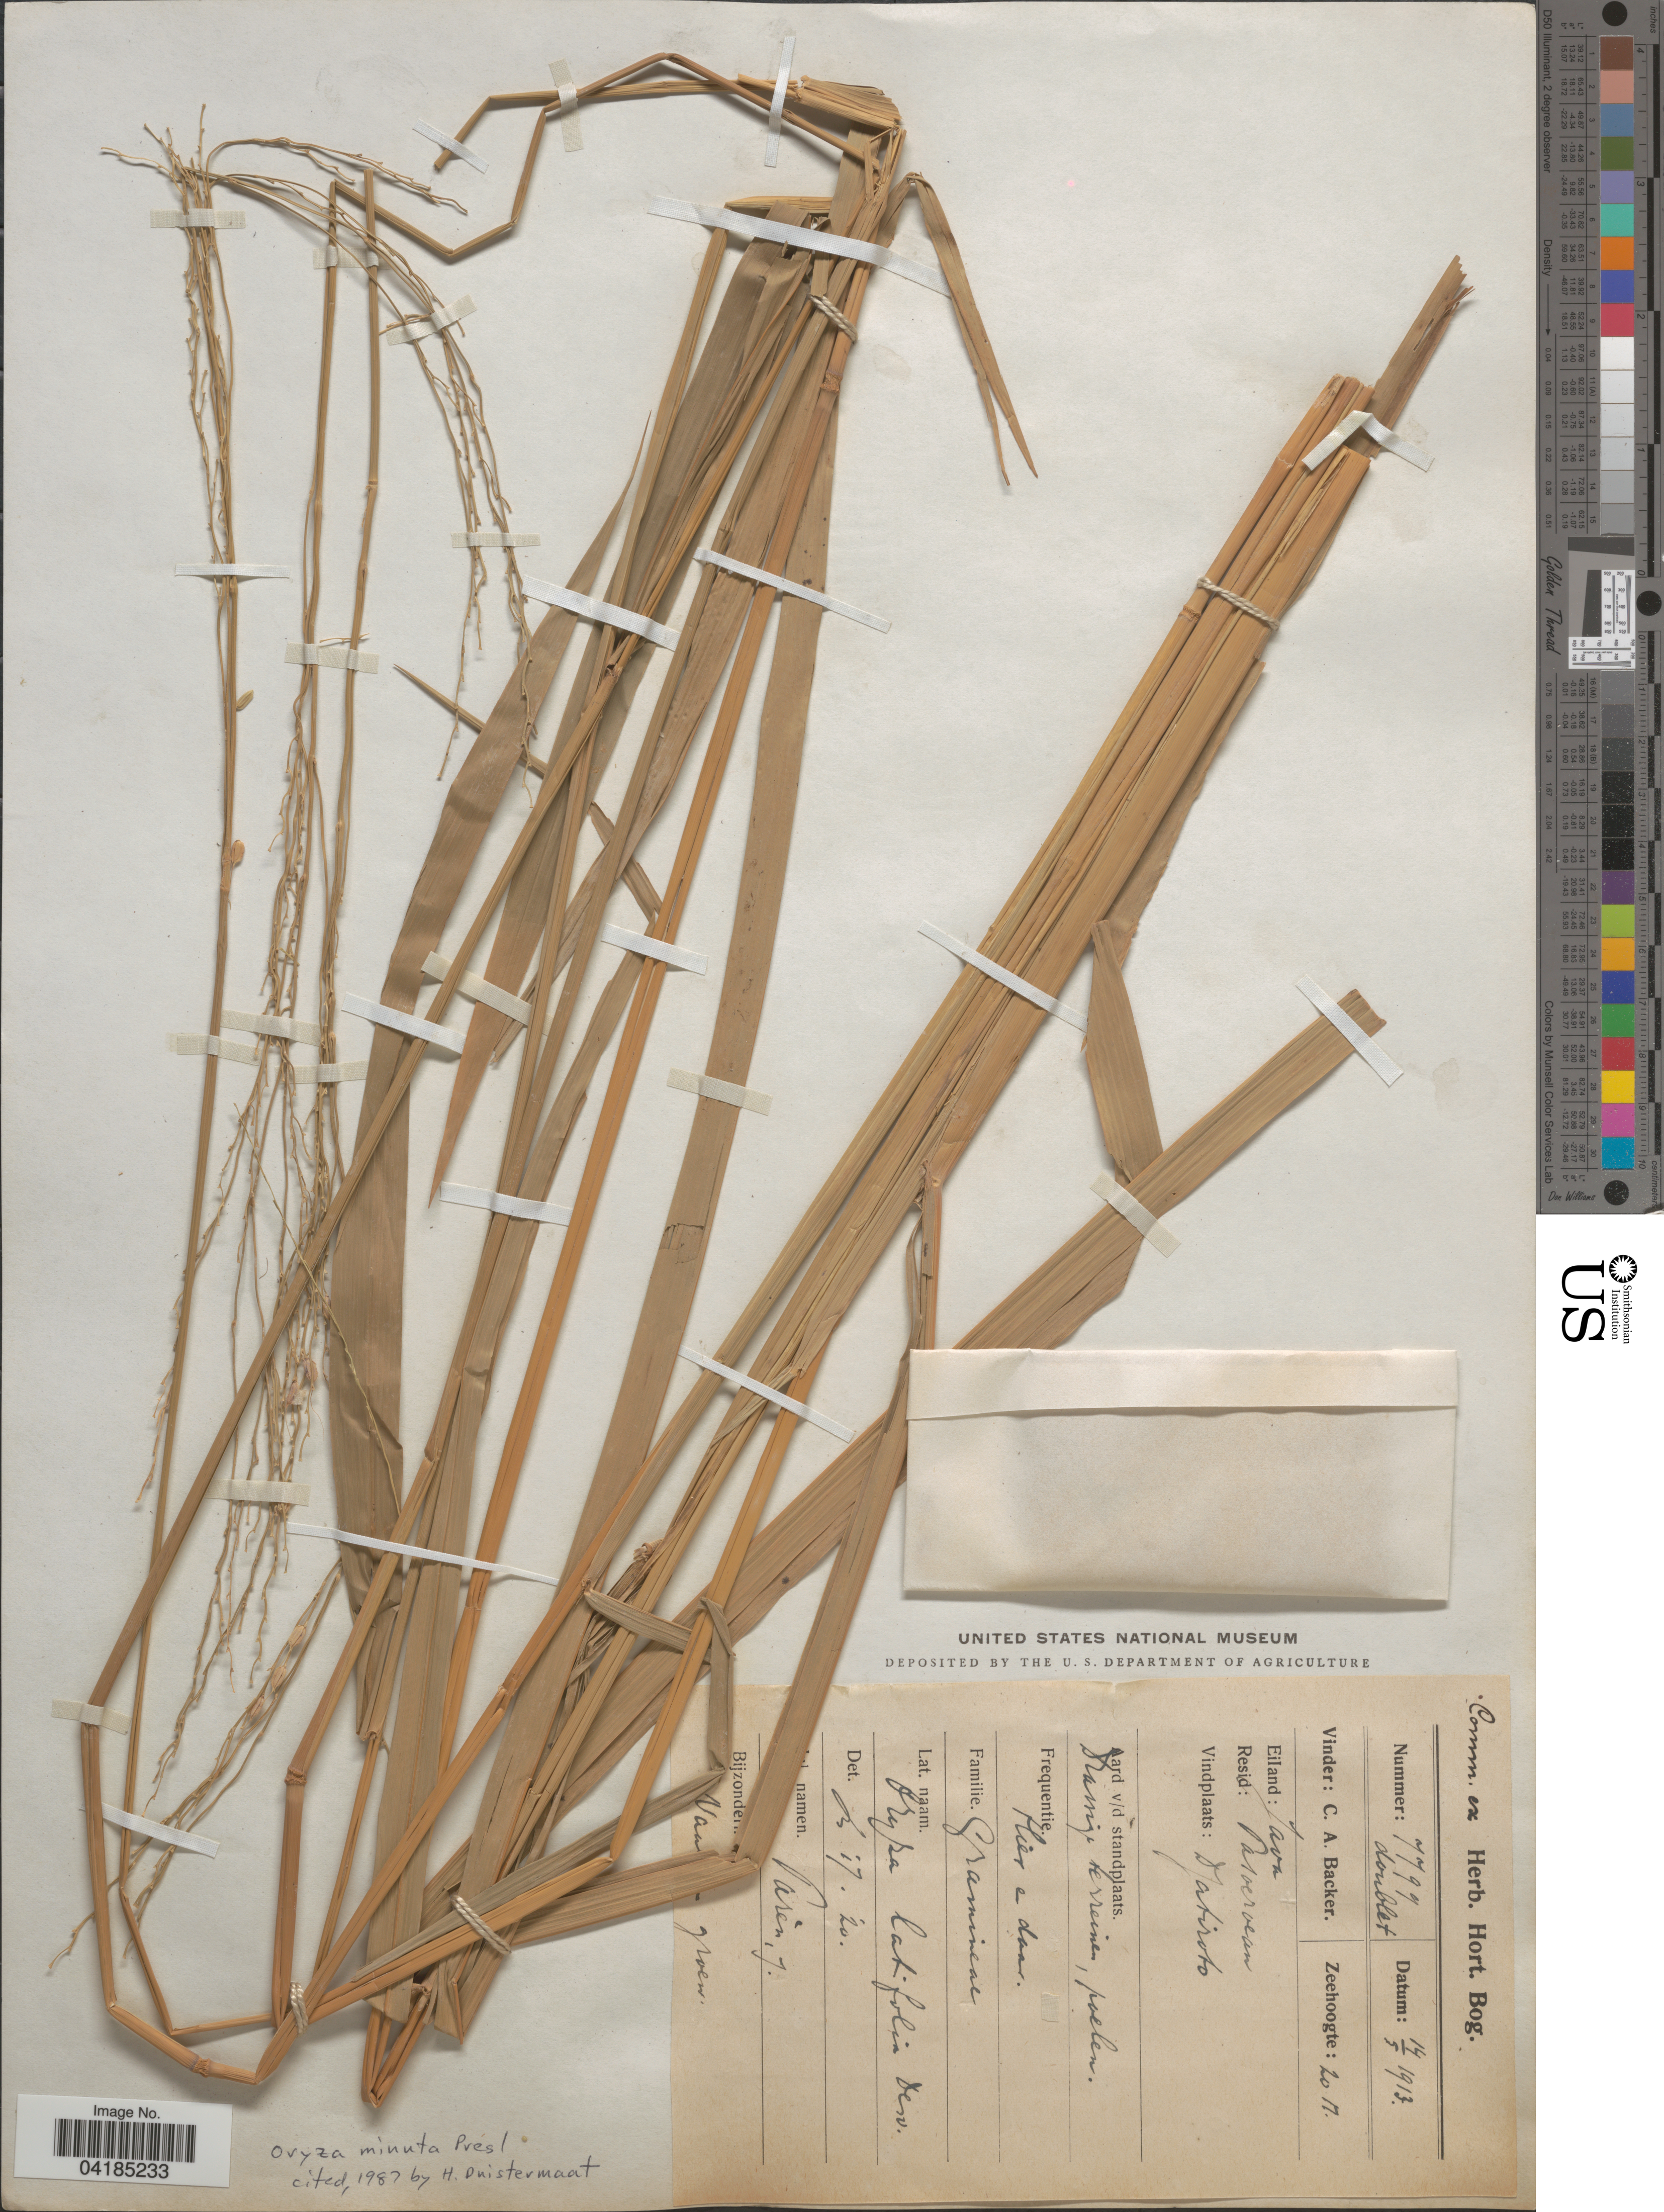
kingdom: Plantae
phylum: Tracheophyta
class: Liliopsida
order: Poales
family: Poaceae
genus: Oryza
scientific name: Oryza latifolia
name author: Desv.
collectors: C. A. Backer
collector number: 7797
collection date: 1913-05-14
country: Indonesia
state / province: Java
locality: Eiland: Java. Resid: Pasoeroean. Djatiroto.